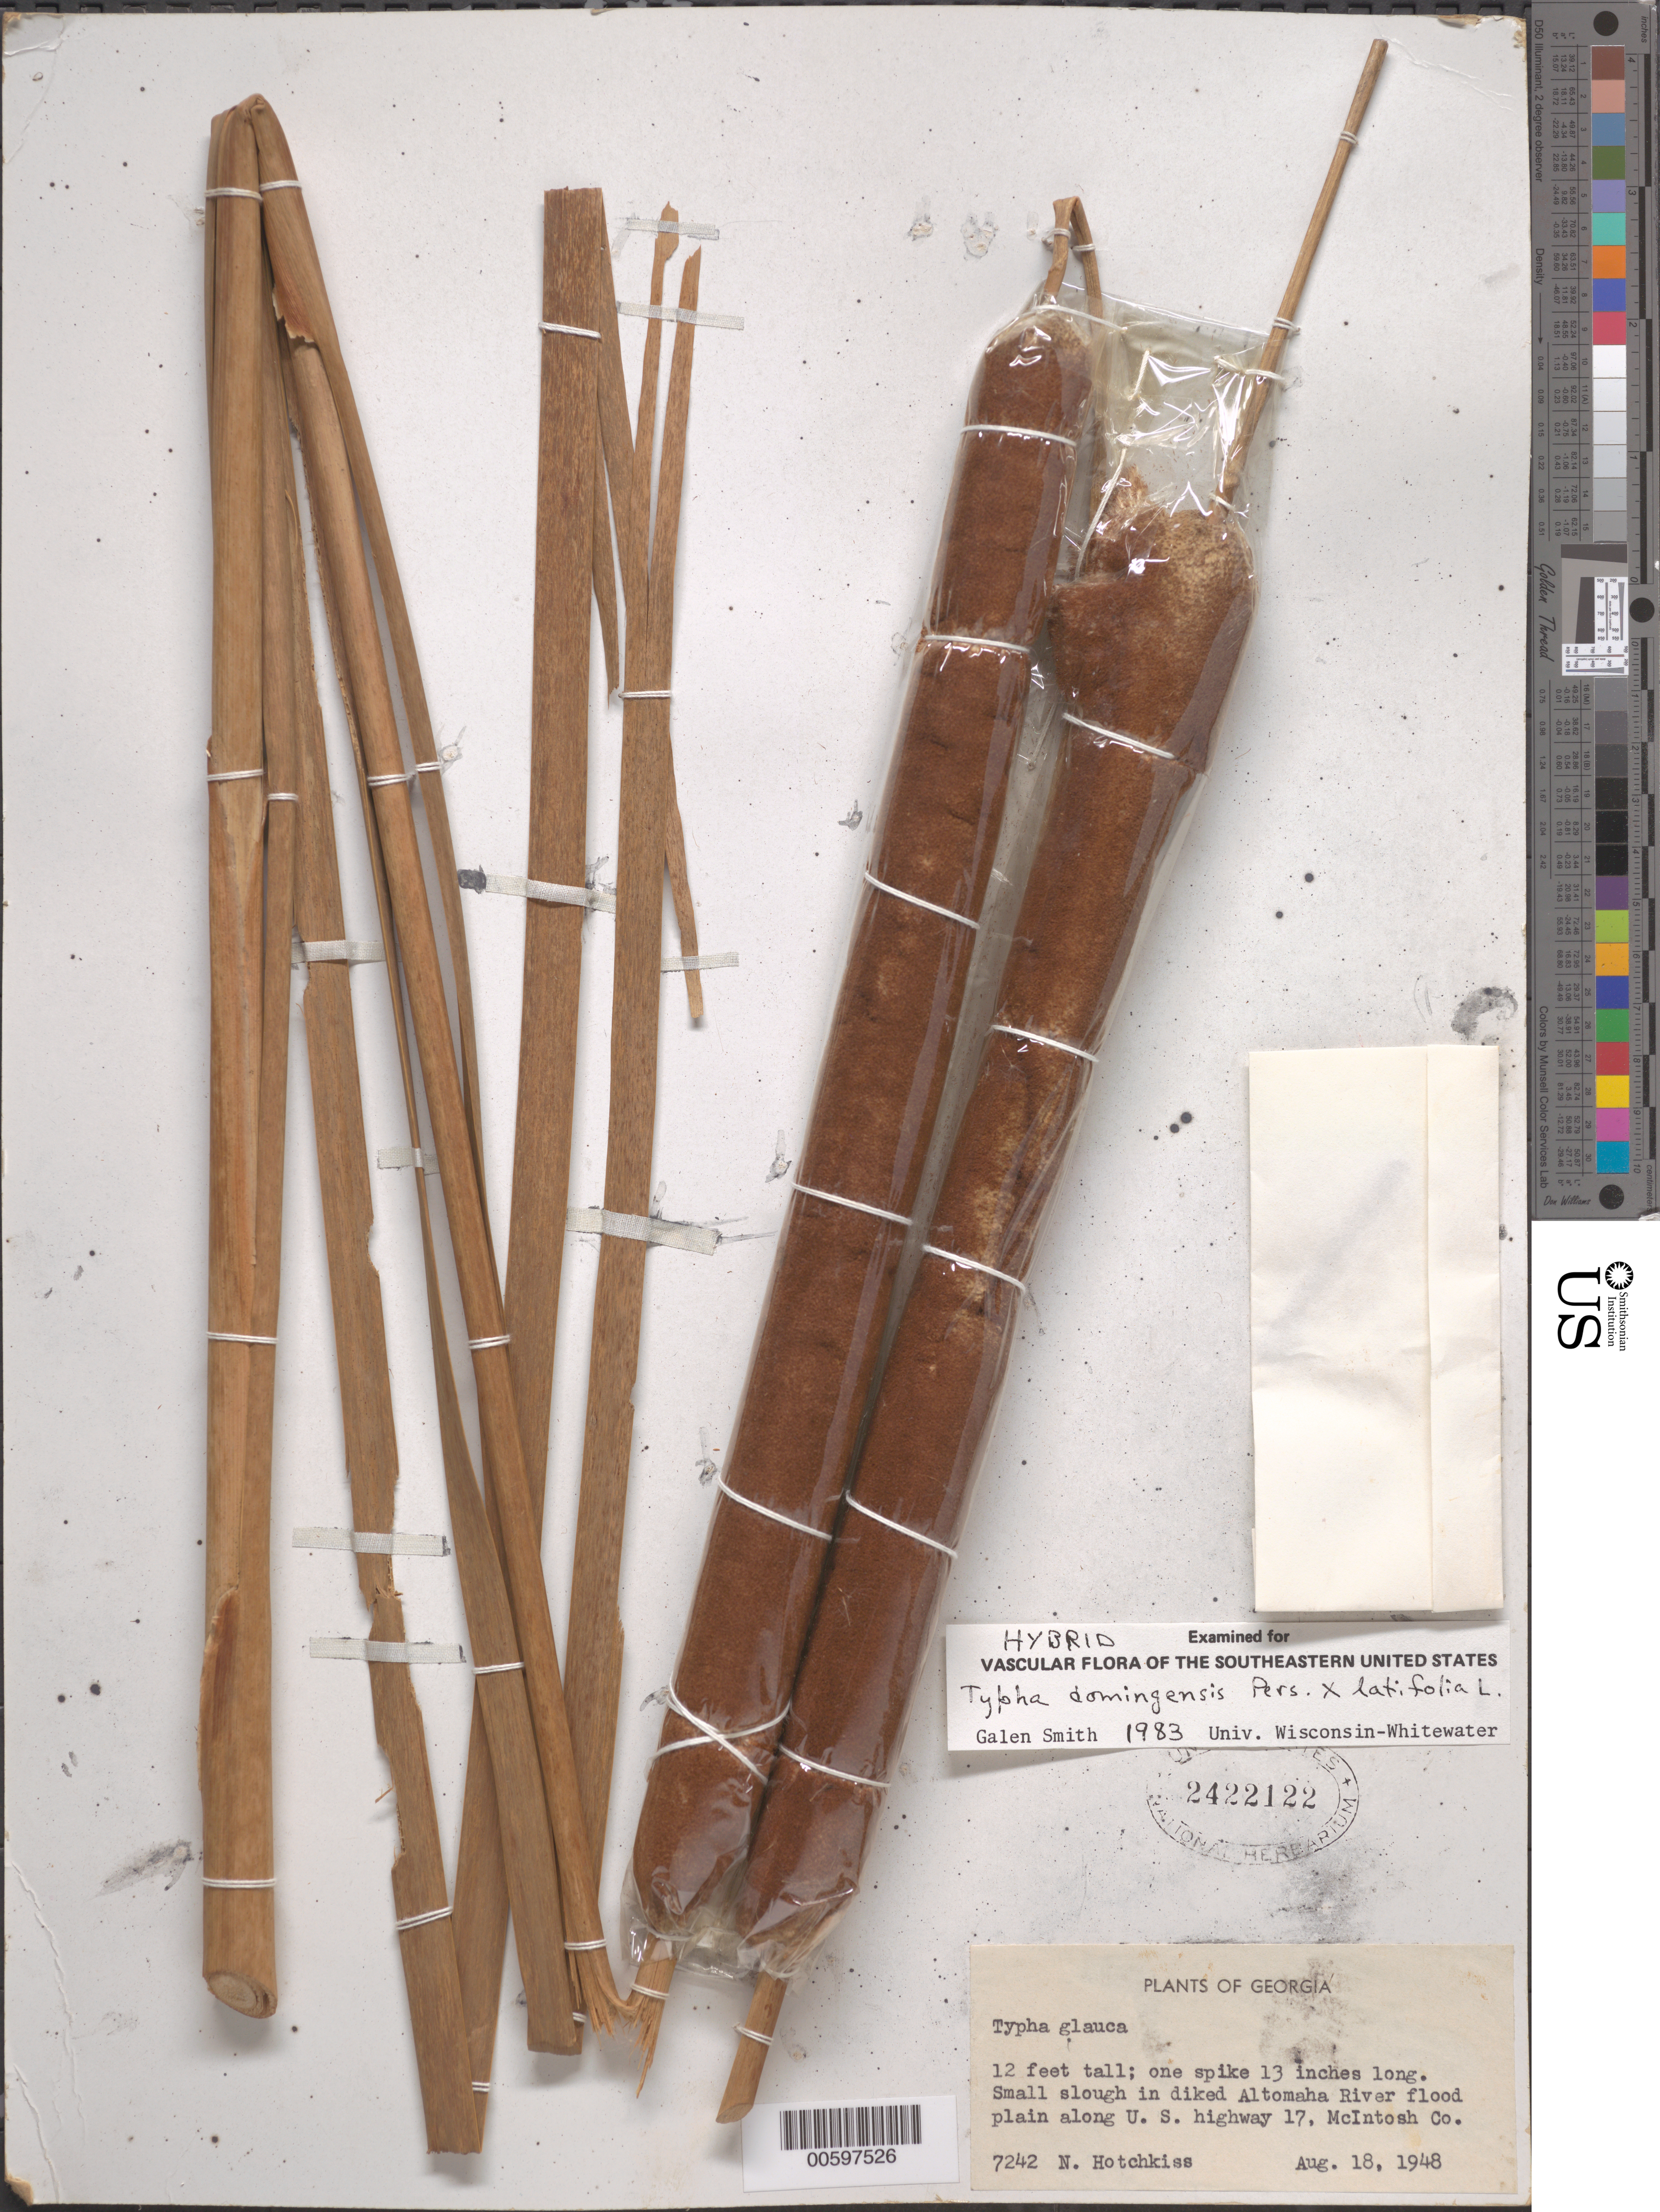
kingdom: Plantae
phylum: Tracheophyta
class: Liliopsida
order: Poales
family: Typhaceae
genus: Typha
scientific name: Typha domingensis x T. latifolia L.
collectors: N. Hotchkiss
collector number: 7242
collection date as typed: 18 Aug 1948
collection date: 1948-08-18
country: United States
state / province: Georgia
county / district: McIntosh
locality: Altomaha River Floodplain, along US hwy 17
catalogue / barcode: US 2422122